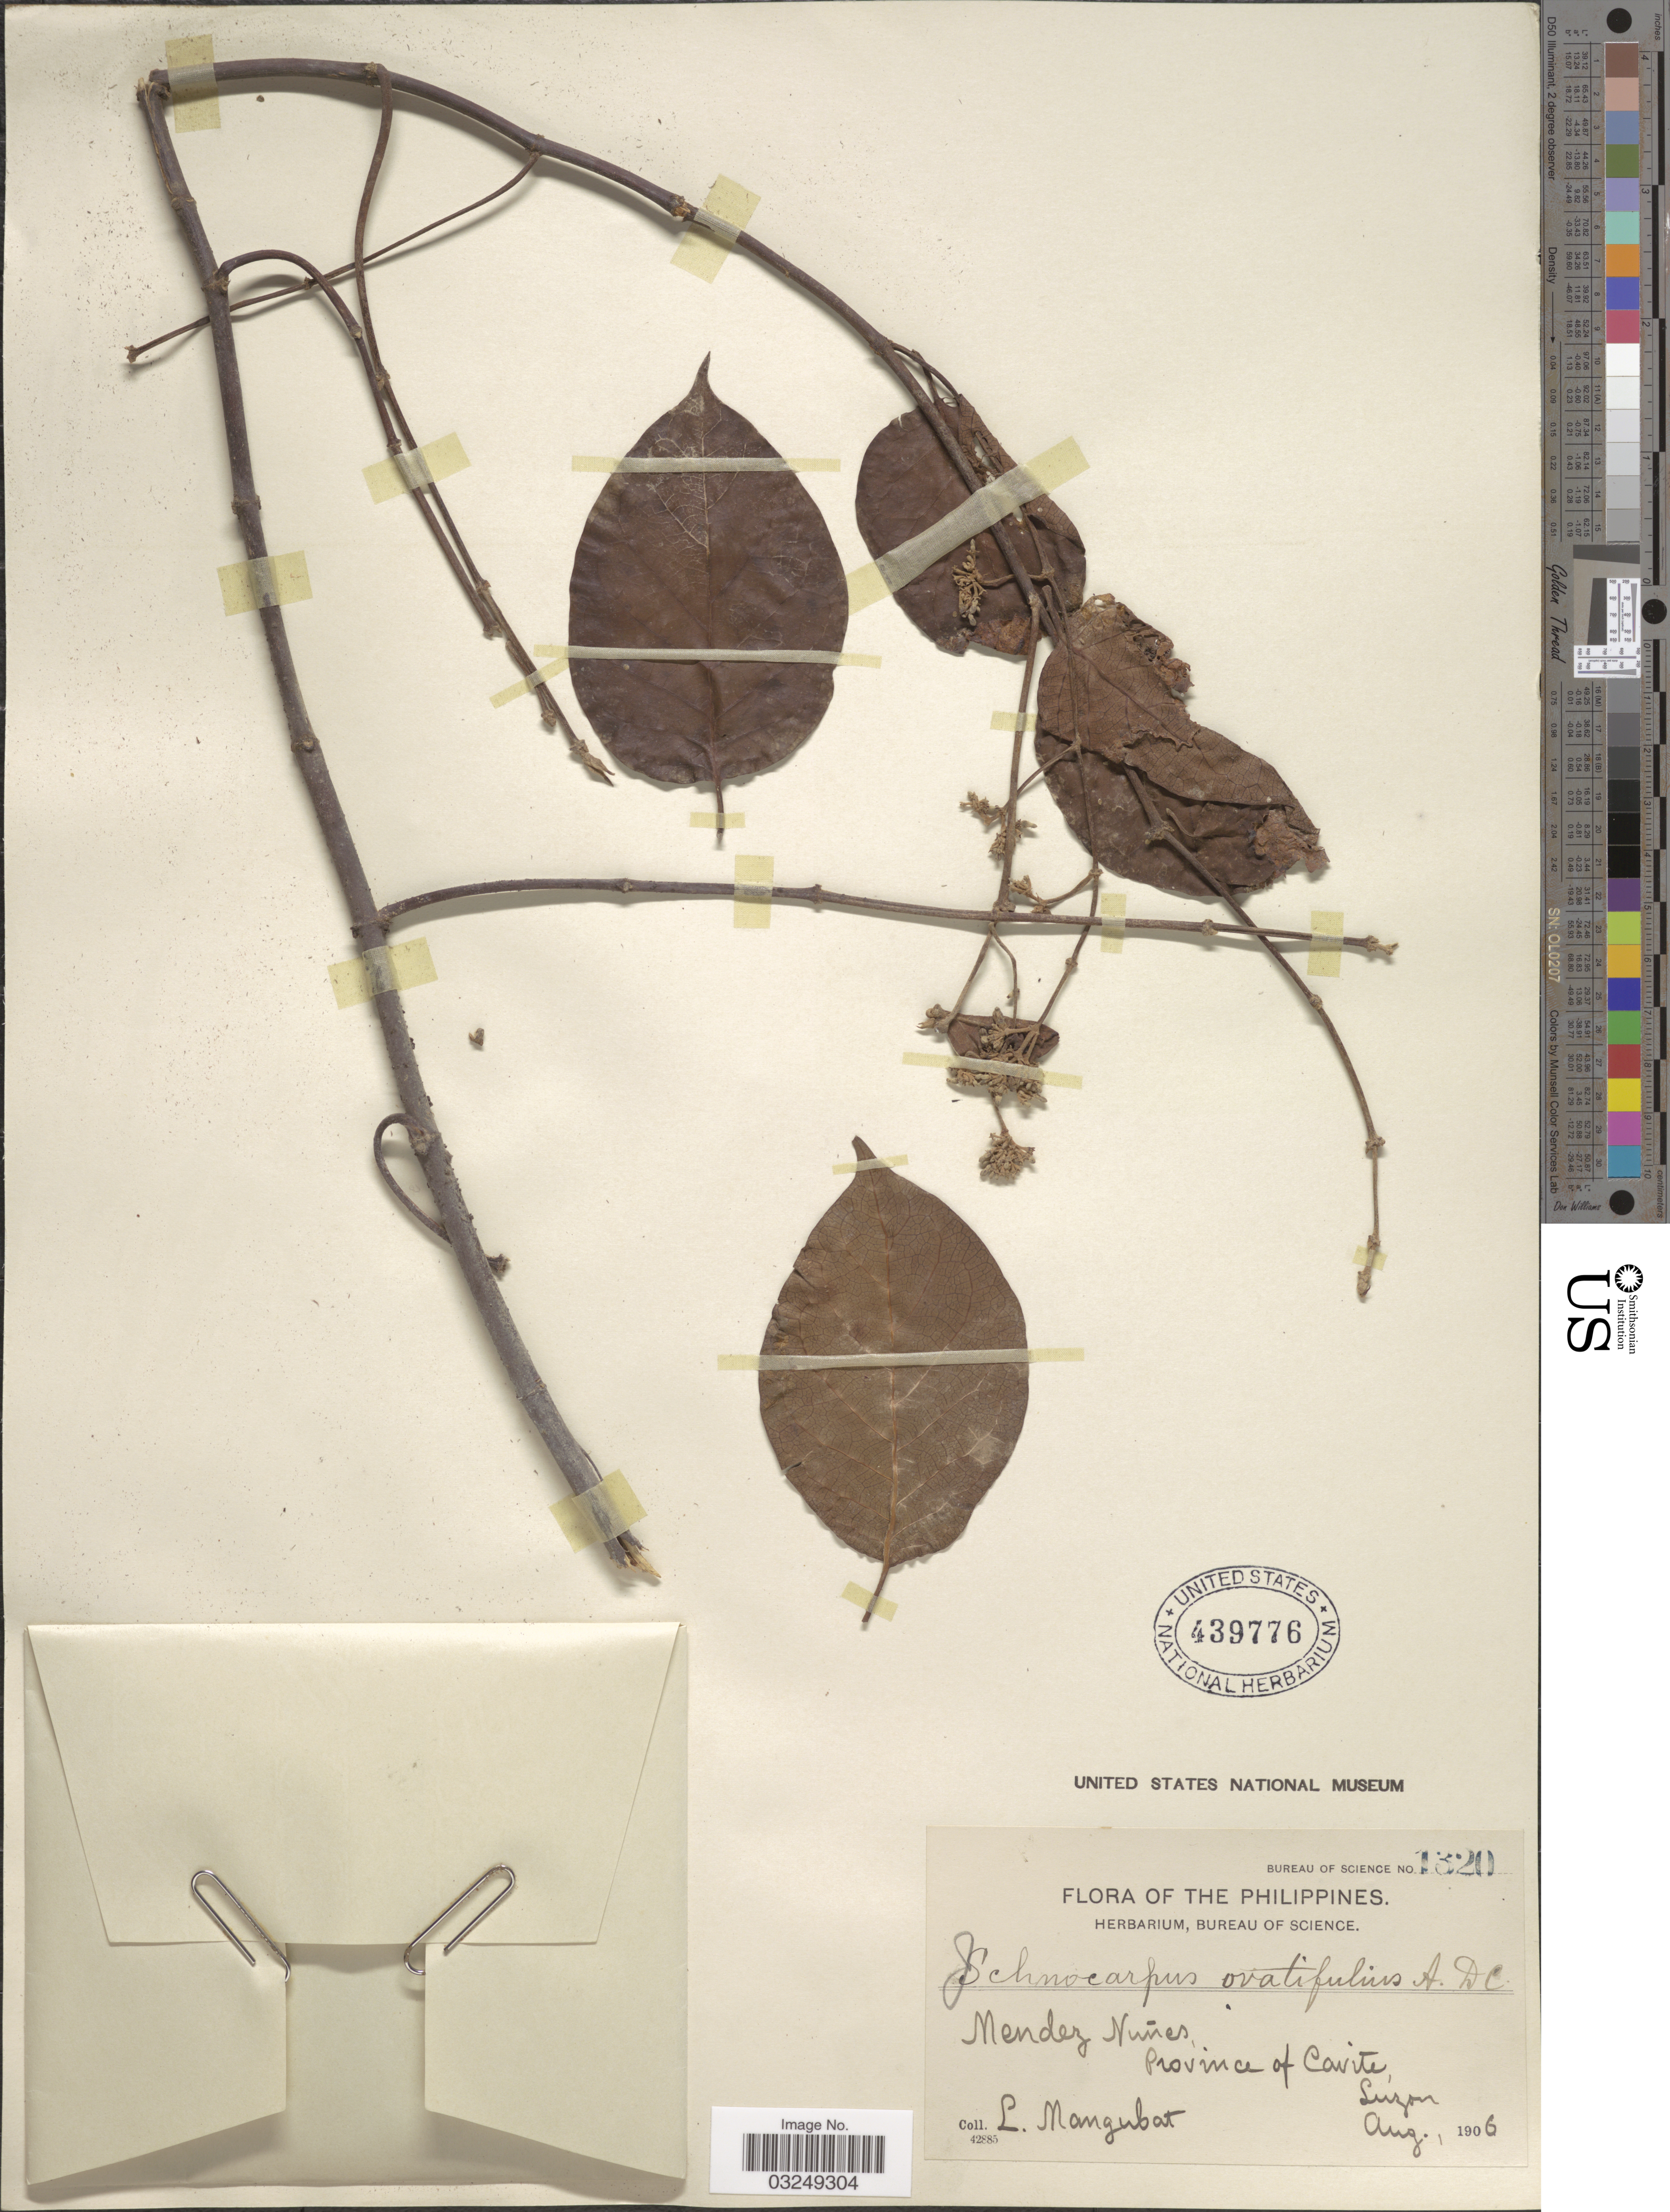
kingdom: Plantae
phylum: Tracheophyta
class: Magnoliopsida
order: Gentianales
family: Apocynaceae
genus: Ichnocarpus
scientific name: Ichnocarpus frutescens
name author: (L.) W.T. Aiton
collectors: L. Mangubat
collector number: Bureau of Science 1320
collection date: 1906-08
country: Philippines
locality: Mendez Nuñez, Province of Carite, Luzon.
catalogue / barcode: US 439776